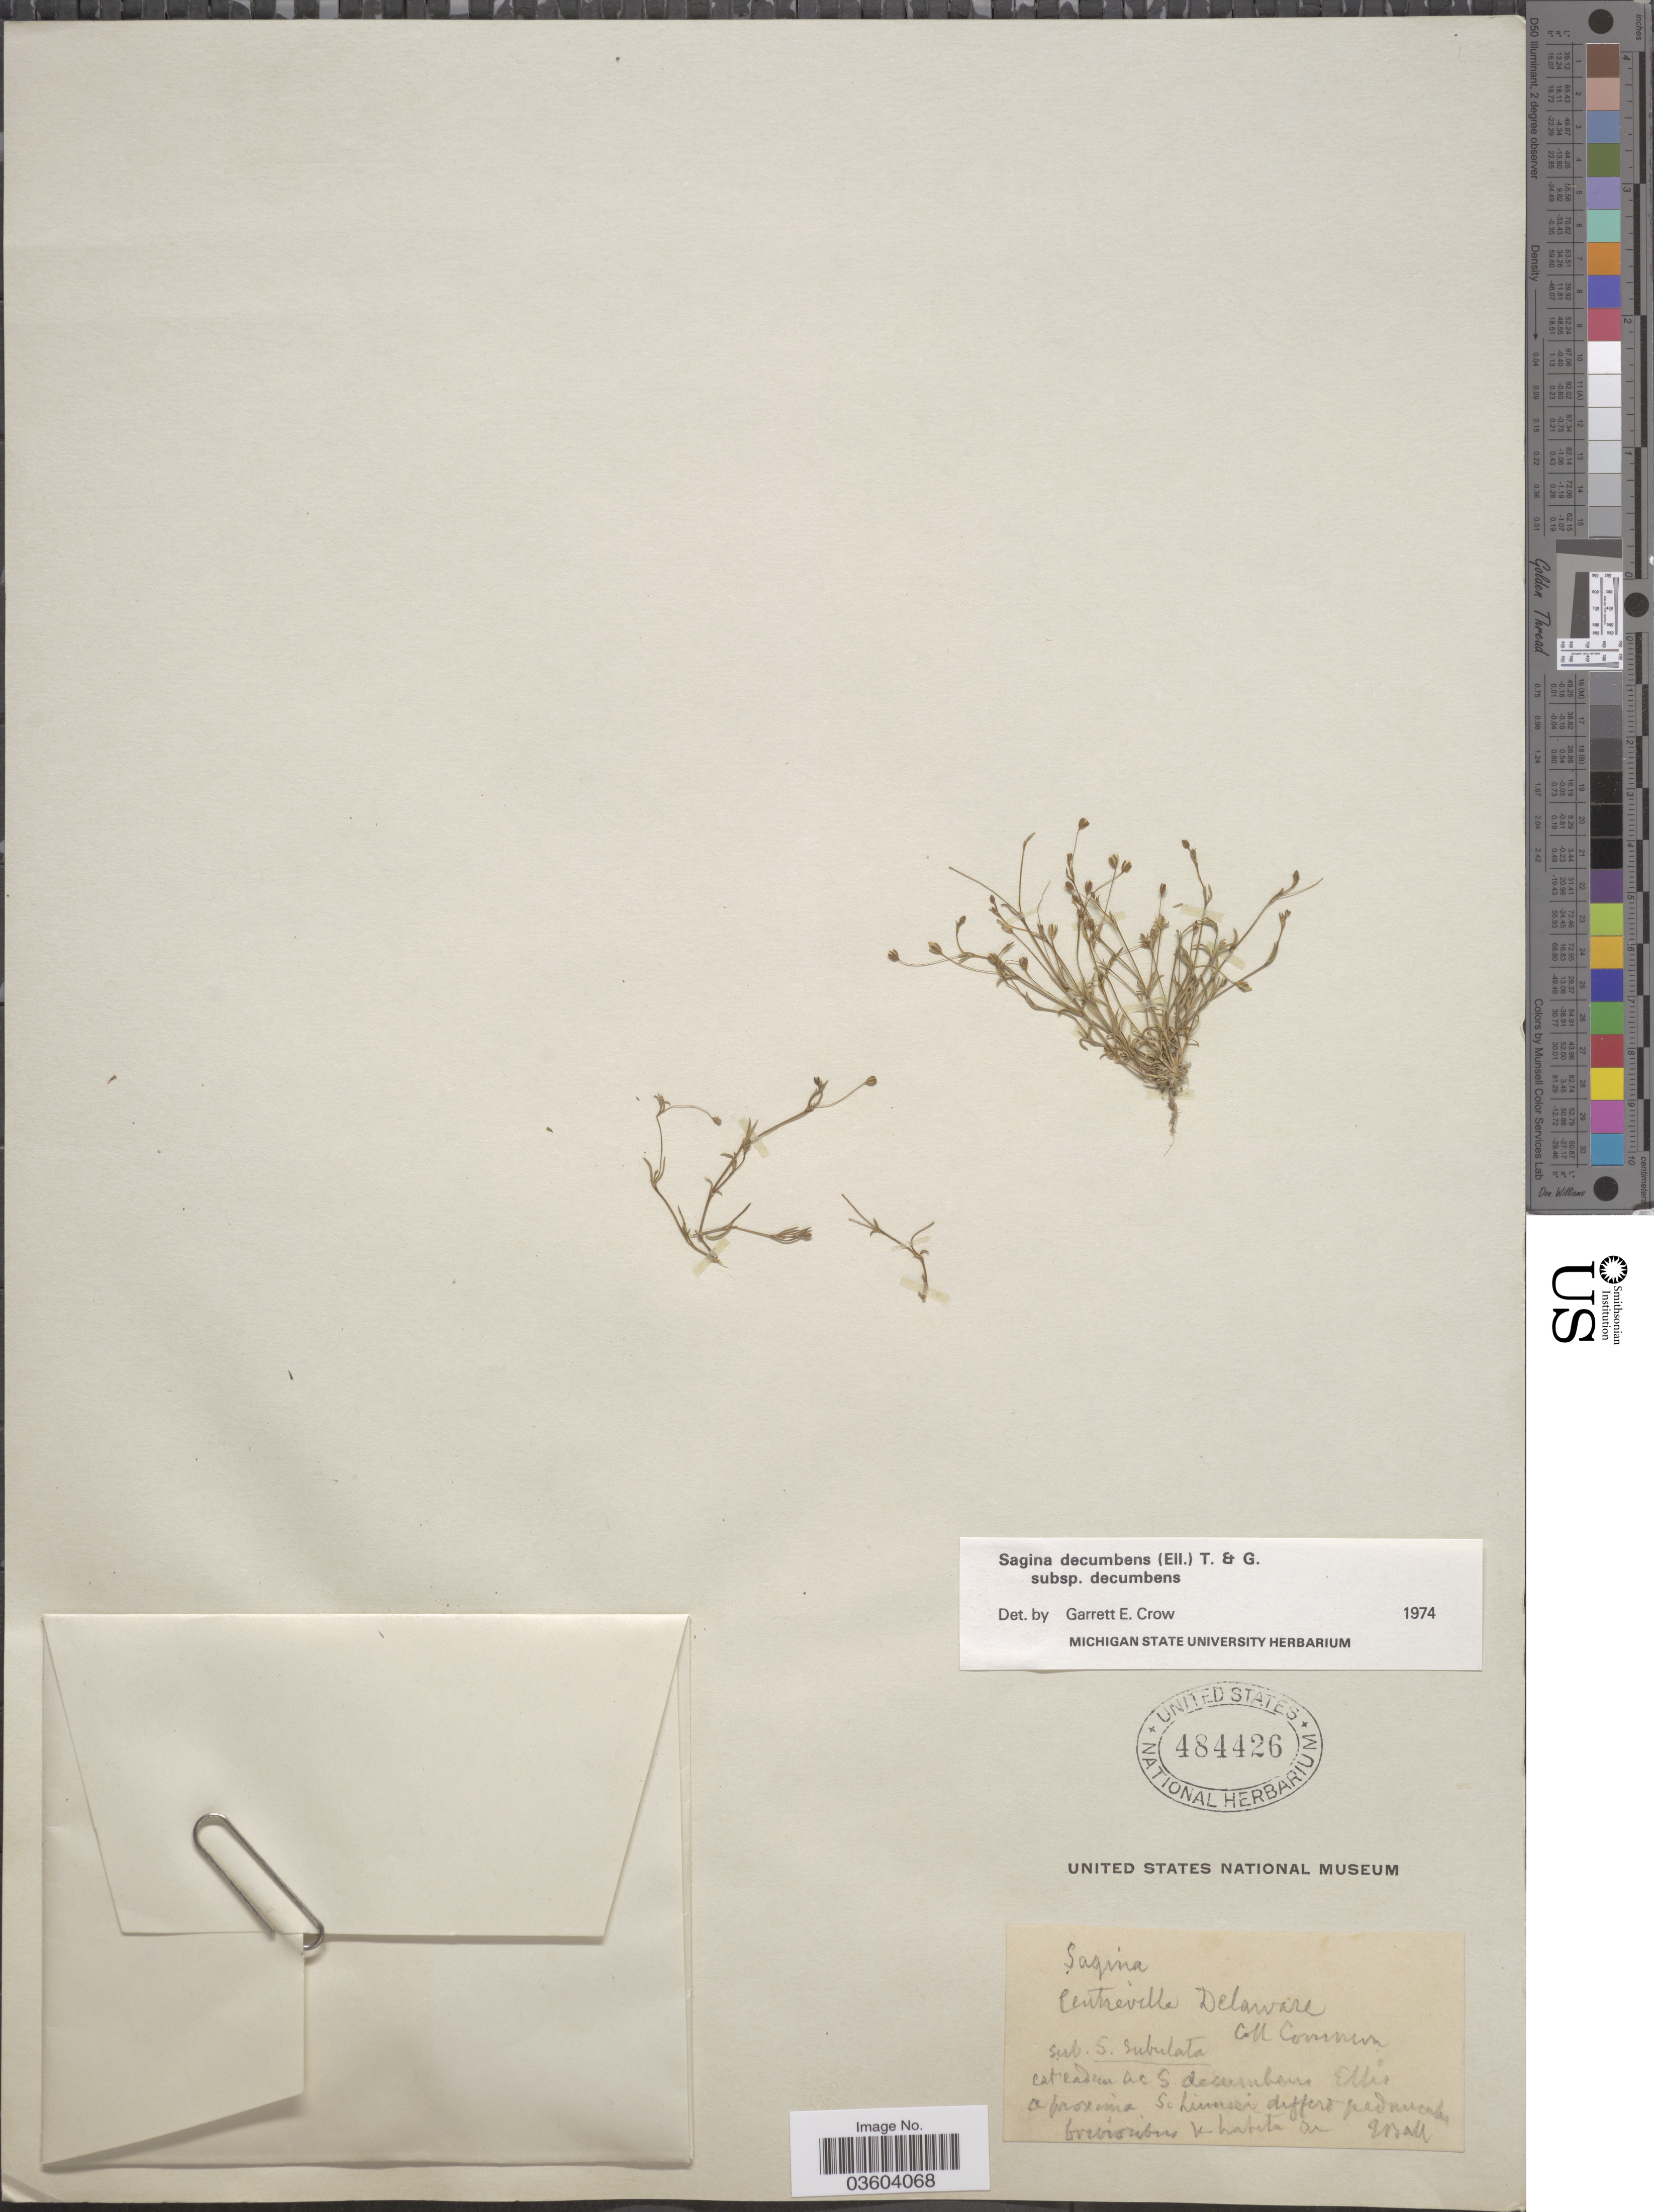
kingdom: Plantae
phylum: Tracheophyta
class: Magnoliopsida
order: Caryophyllales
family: Caryophyllaceae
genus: Sagina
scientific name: Sagina decumbens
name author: (Elliott) Torr. & A. Gray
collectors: Commons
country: United States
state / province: Delaware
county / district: New Castle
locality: Centreville.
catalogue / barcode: US 484426